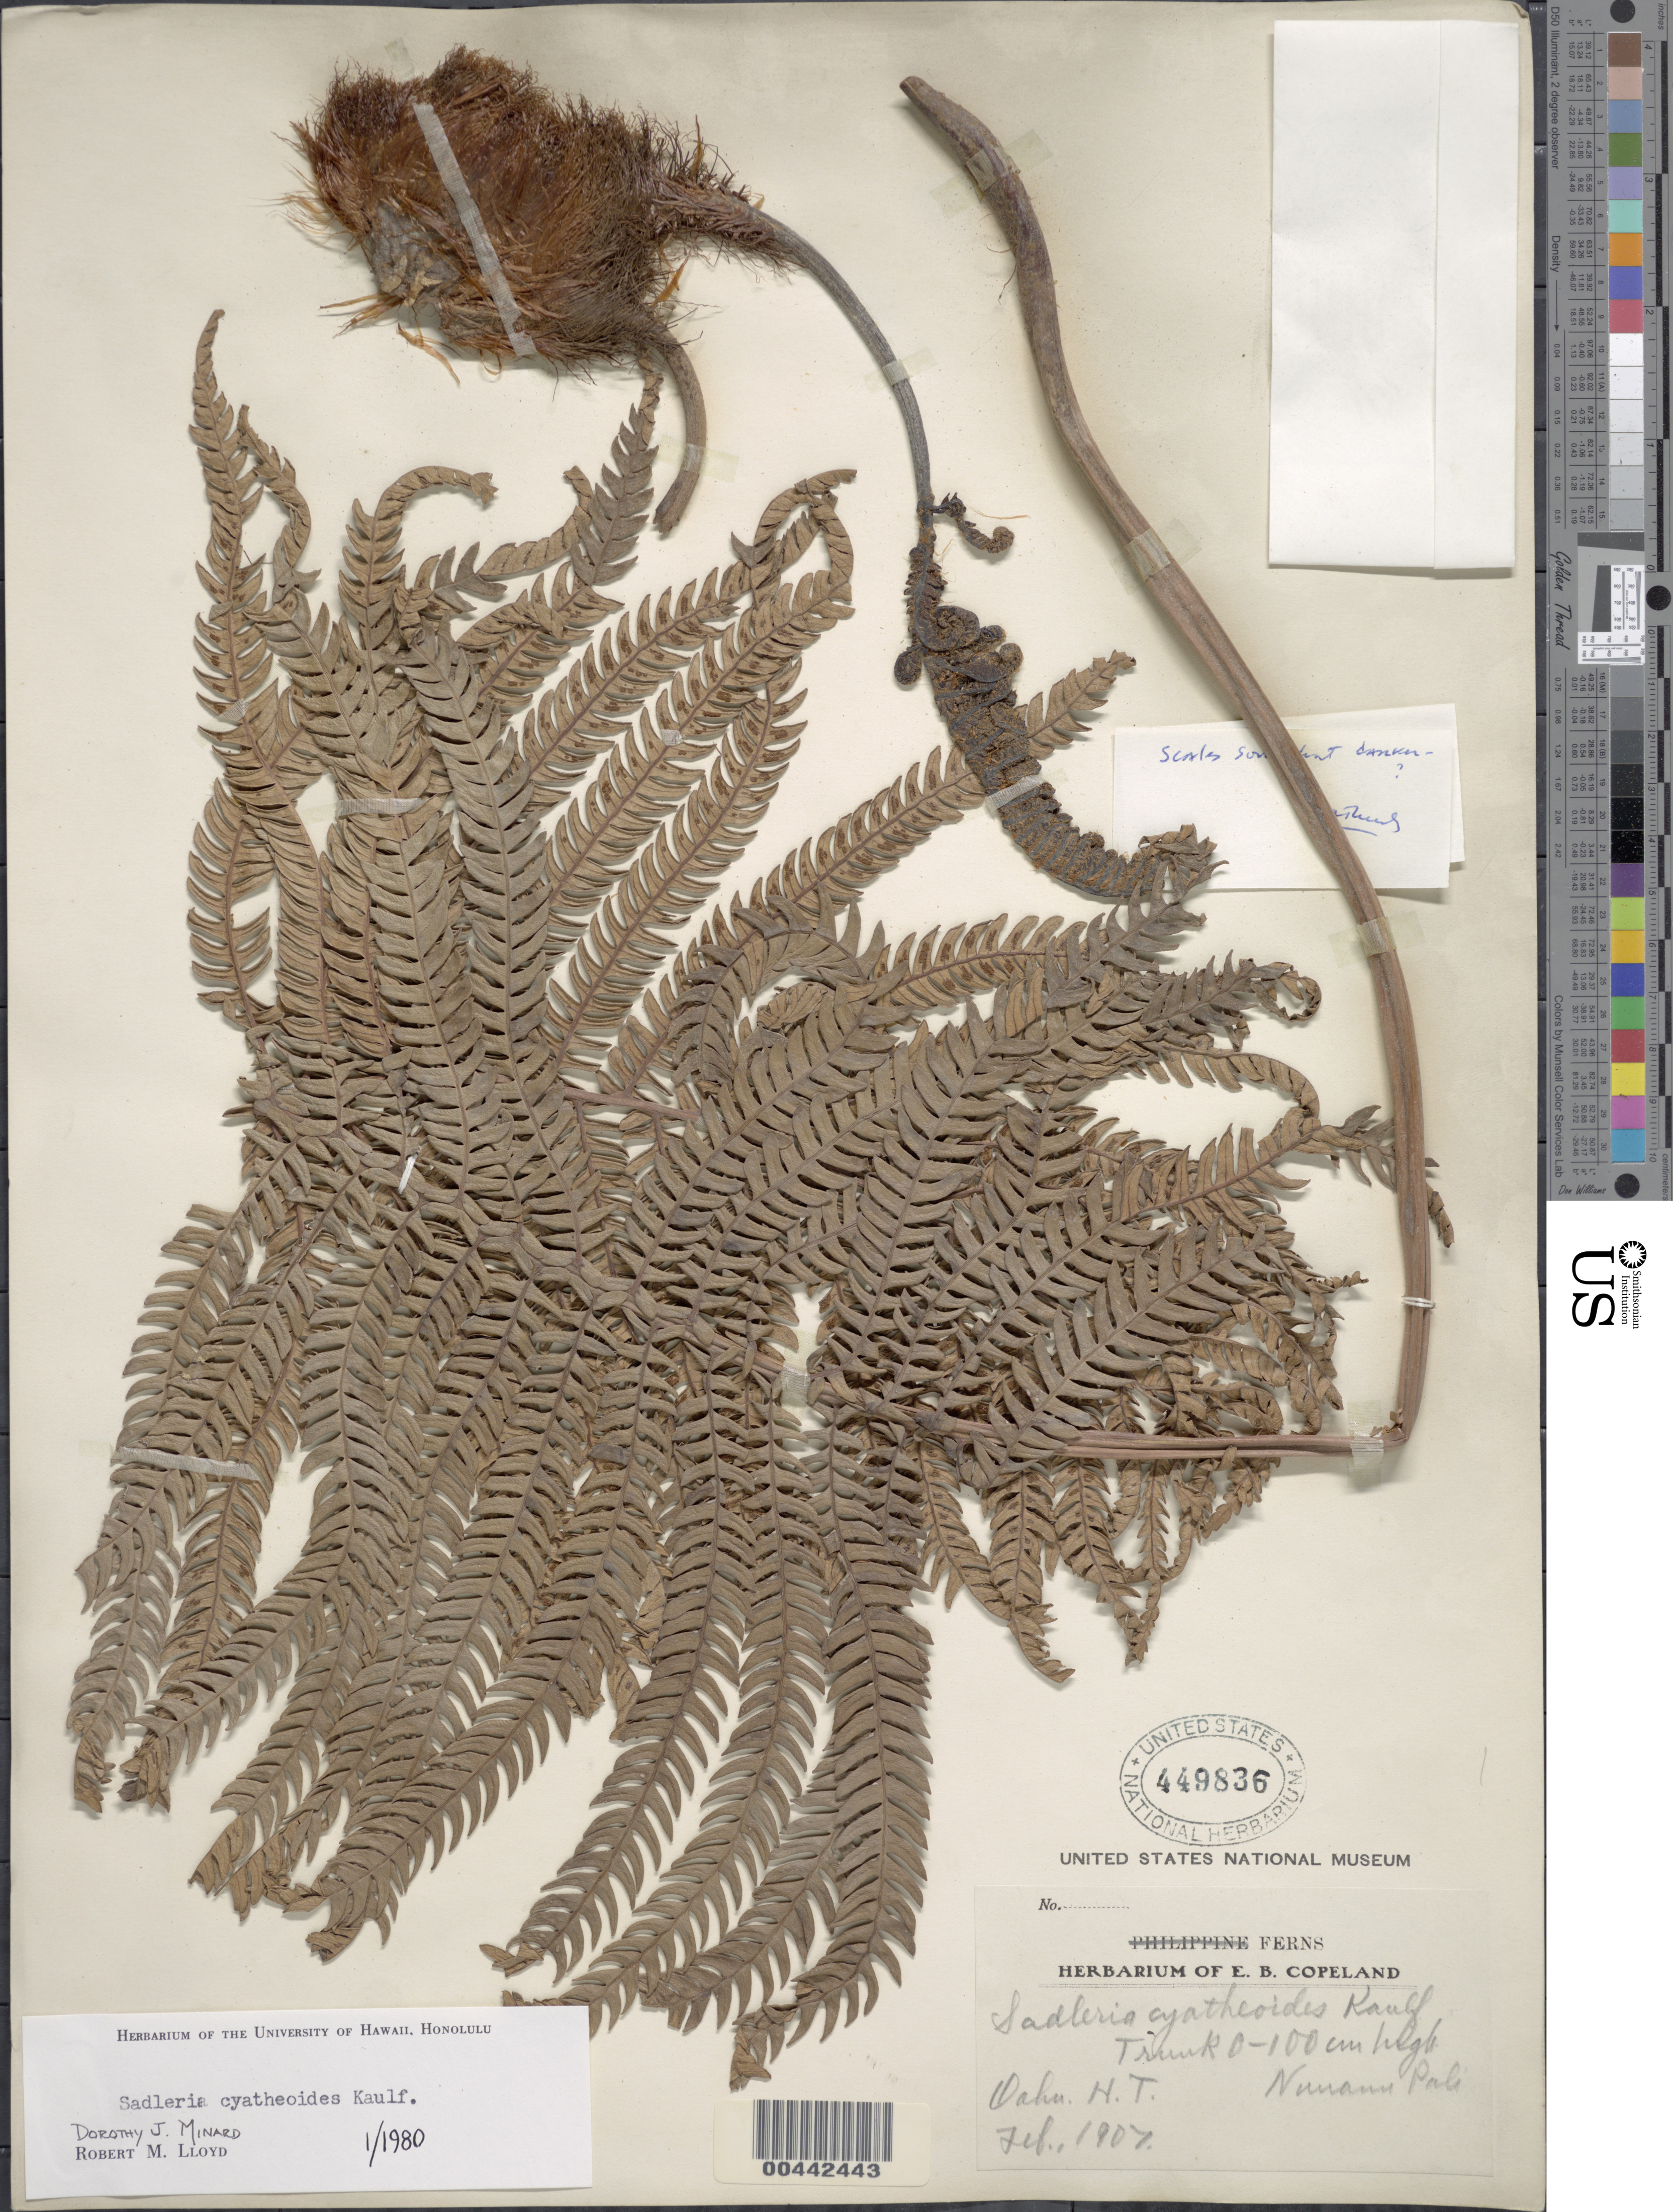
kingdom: Plantae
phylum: Tracheophyta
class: Polypodiopsida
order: Polypodiales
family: Blechnaceae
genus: Sadleria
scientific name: Sadleria cyatheoides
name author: Kaulf.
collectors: E. B. Copeland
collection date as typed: Feb 1907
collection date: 1907-02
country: United States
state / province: Hawaii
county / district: Honolulu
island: Oahu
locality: Nuuanu Pali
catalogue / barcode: US 449836